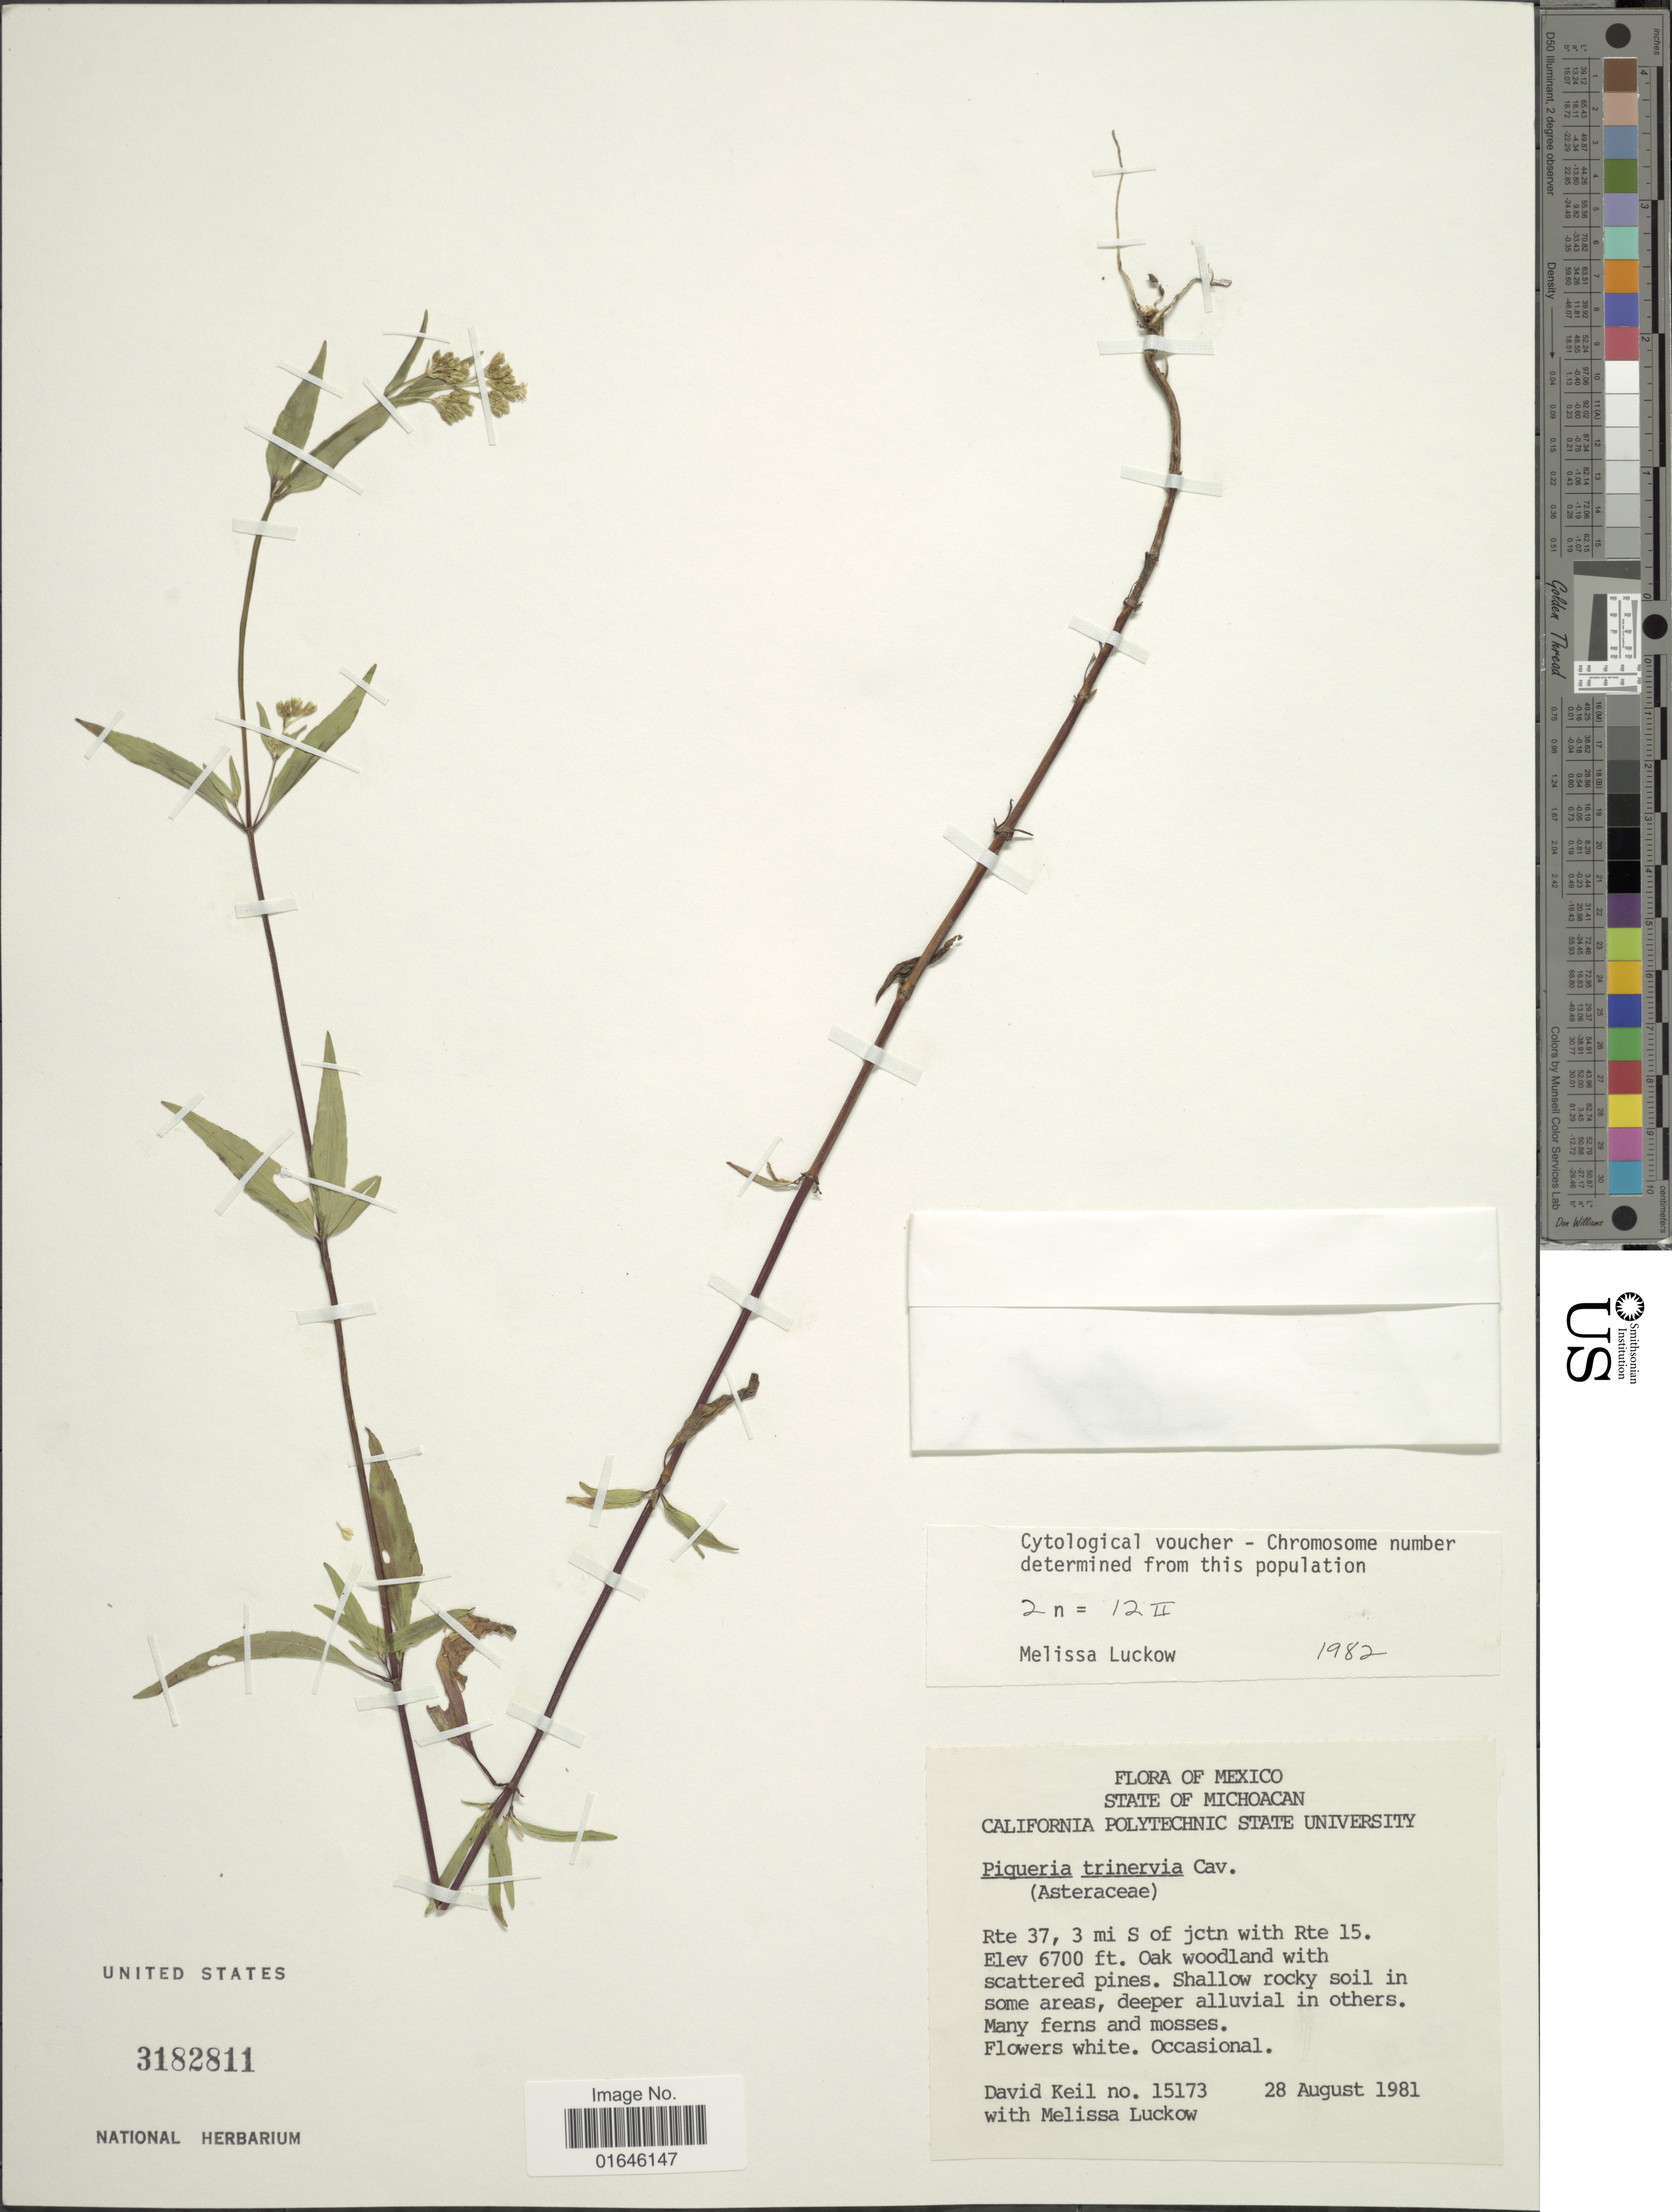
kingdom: Plantae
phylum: Tracheophyta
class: Magnoliopsida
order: Asterales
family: Asteraceae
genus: Piqueria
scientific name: Piqueria trinervia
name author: Cav.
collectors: D. J. Keil & M. A. Luckow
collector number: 15173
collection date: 1981-01-28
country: Mexico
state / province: Michoacán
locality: Rte 37, 3 mi s of jctn with Rte 15.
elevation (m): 2042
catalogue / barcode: US 3182811